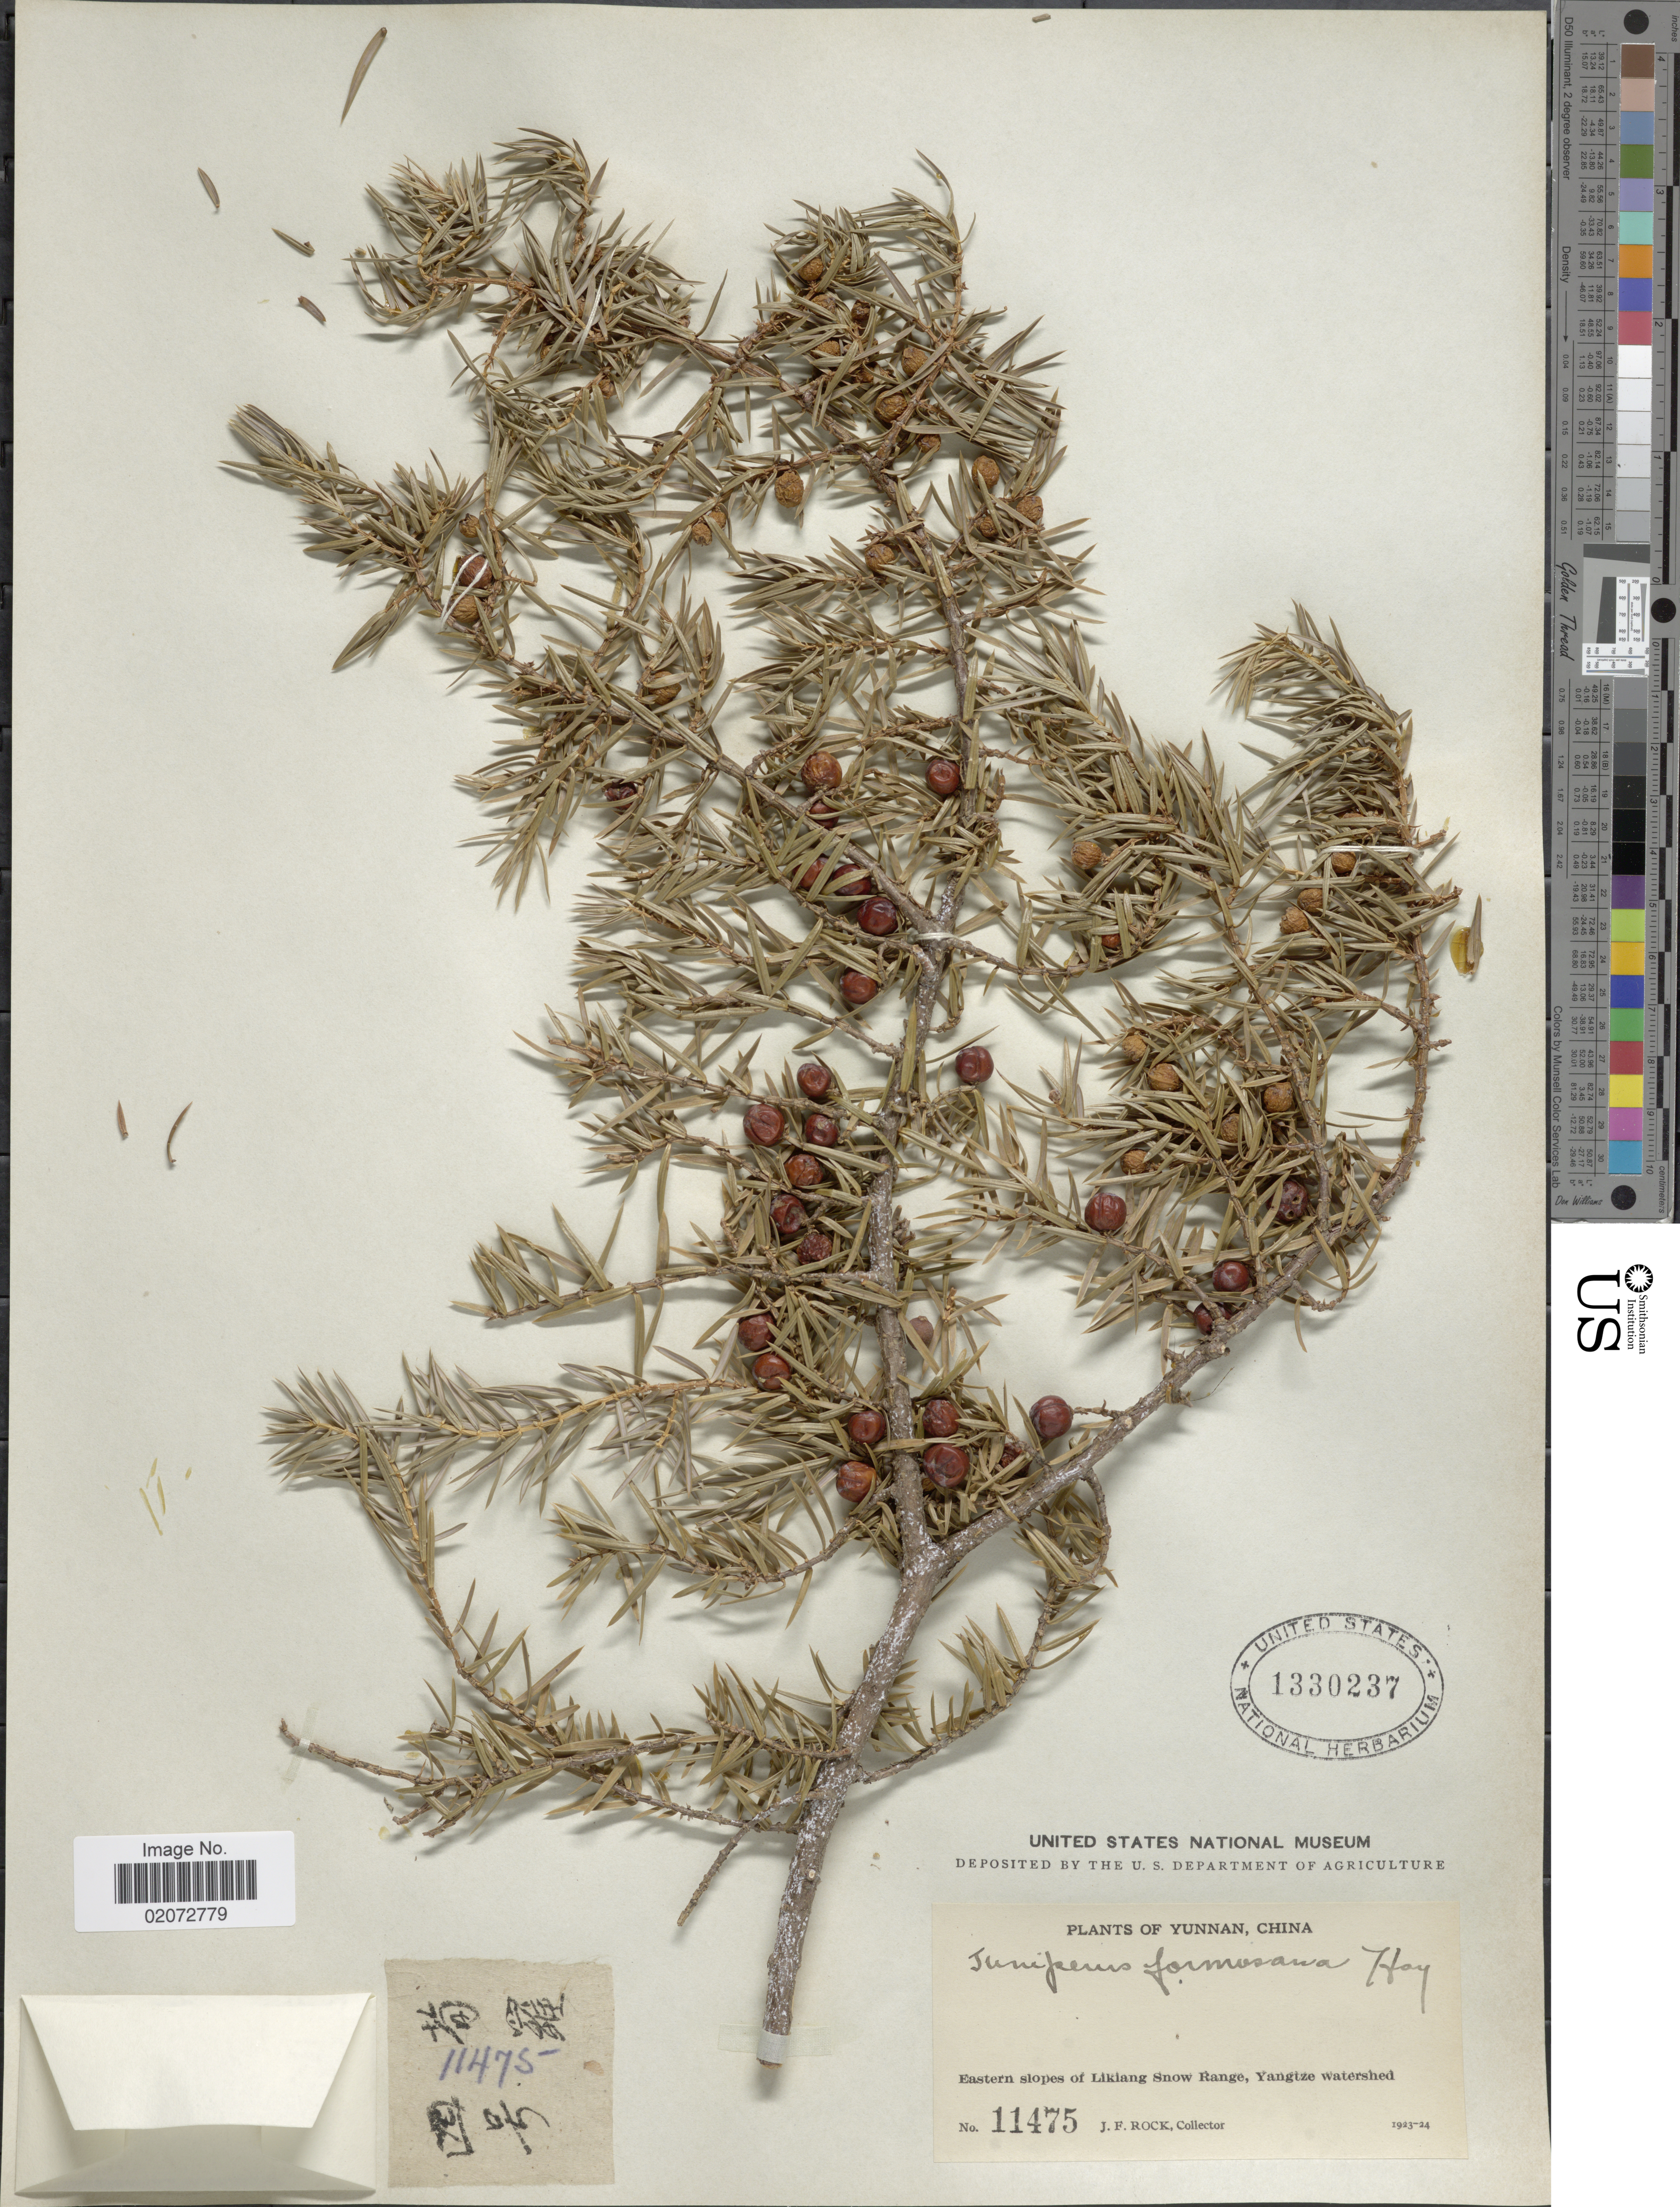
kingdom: Plantae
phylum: Tracheophyta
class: Pinopsida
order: Pinales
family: Cupressaceae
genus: Juniperus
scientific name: Juniperus formosana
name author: Hayata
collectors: J. Rock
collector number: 11475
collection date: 1923/1924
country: China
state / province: Yunnan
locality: Eastern slopes of Likiang Snow Range, Yangtze watershed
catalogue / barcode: US 1330237